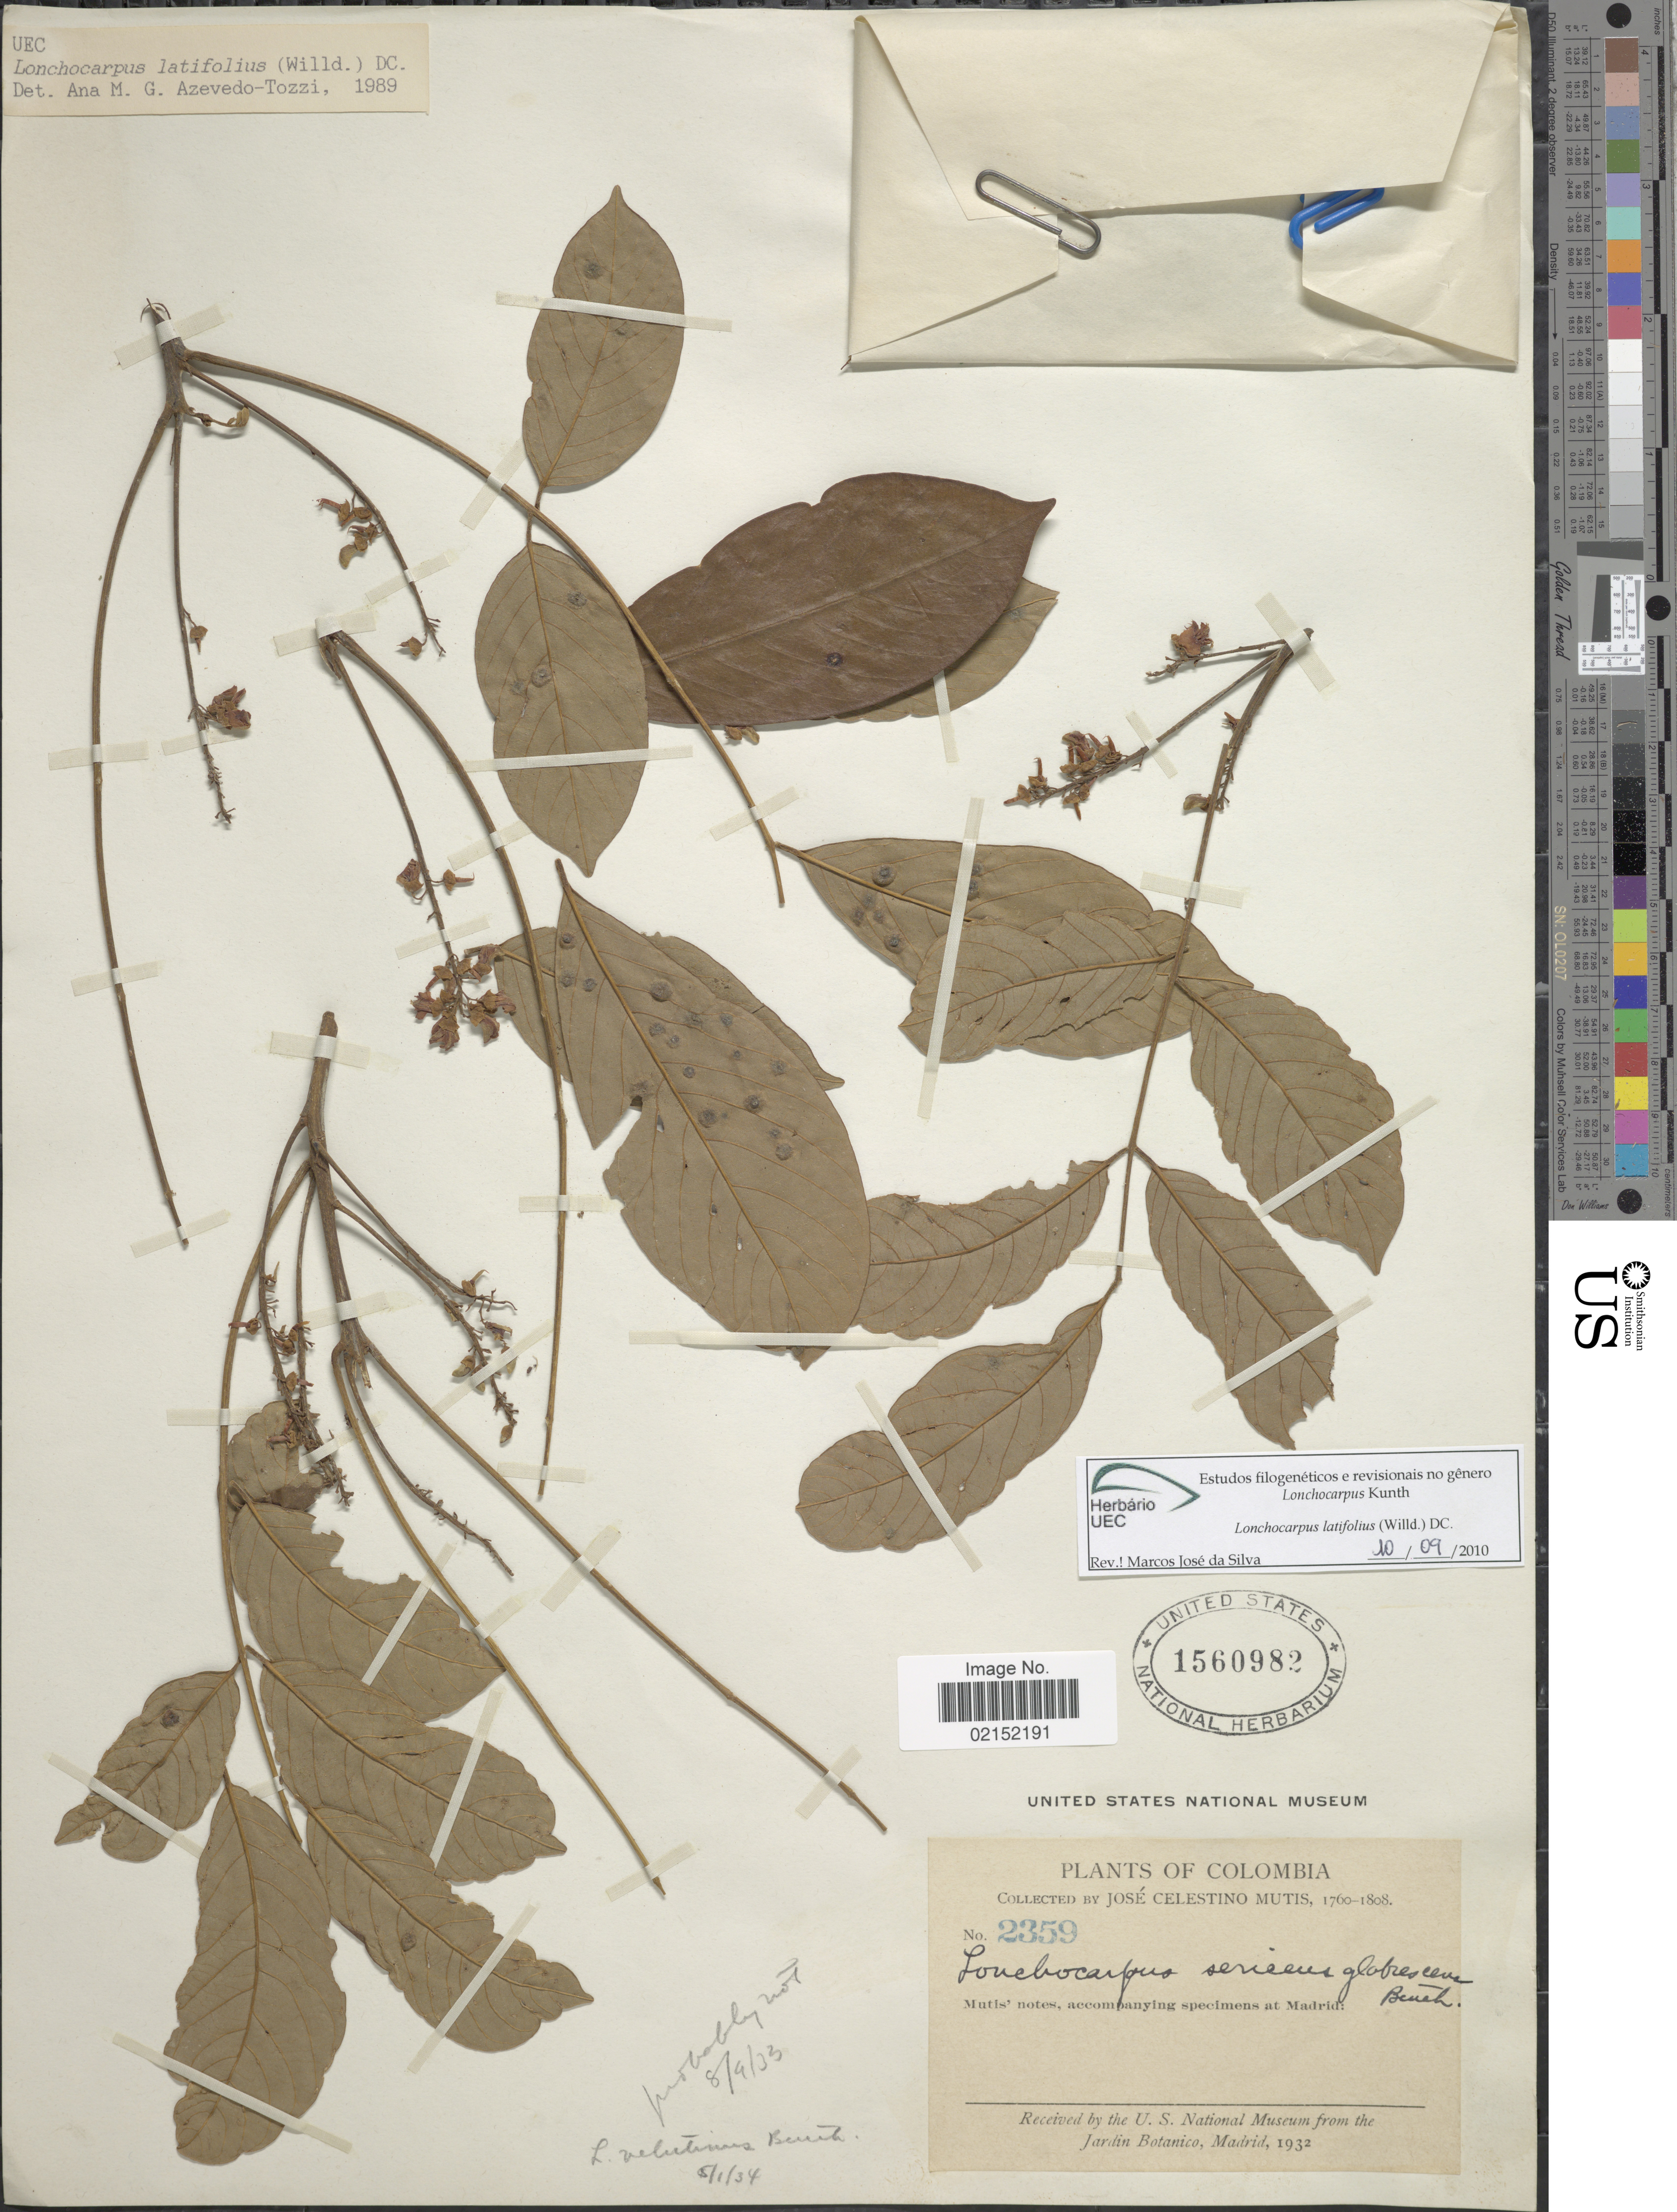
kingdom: Plantae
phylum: Tracheophyta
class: Magnoliopsida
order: Fabales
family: Fabaceae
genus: Lonchocarpus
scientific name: Lonchocarpus latifolius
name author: (Willd.) Kunth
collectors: J. C. B. Mutis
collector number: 2359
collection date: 1760/1808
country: Colombia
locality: Colombia.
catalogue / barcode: US 1560982